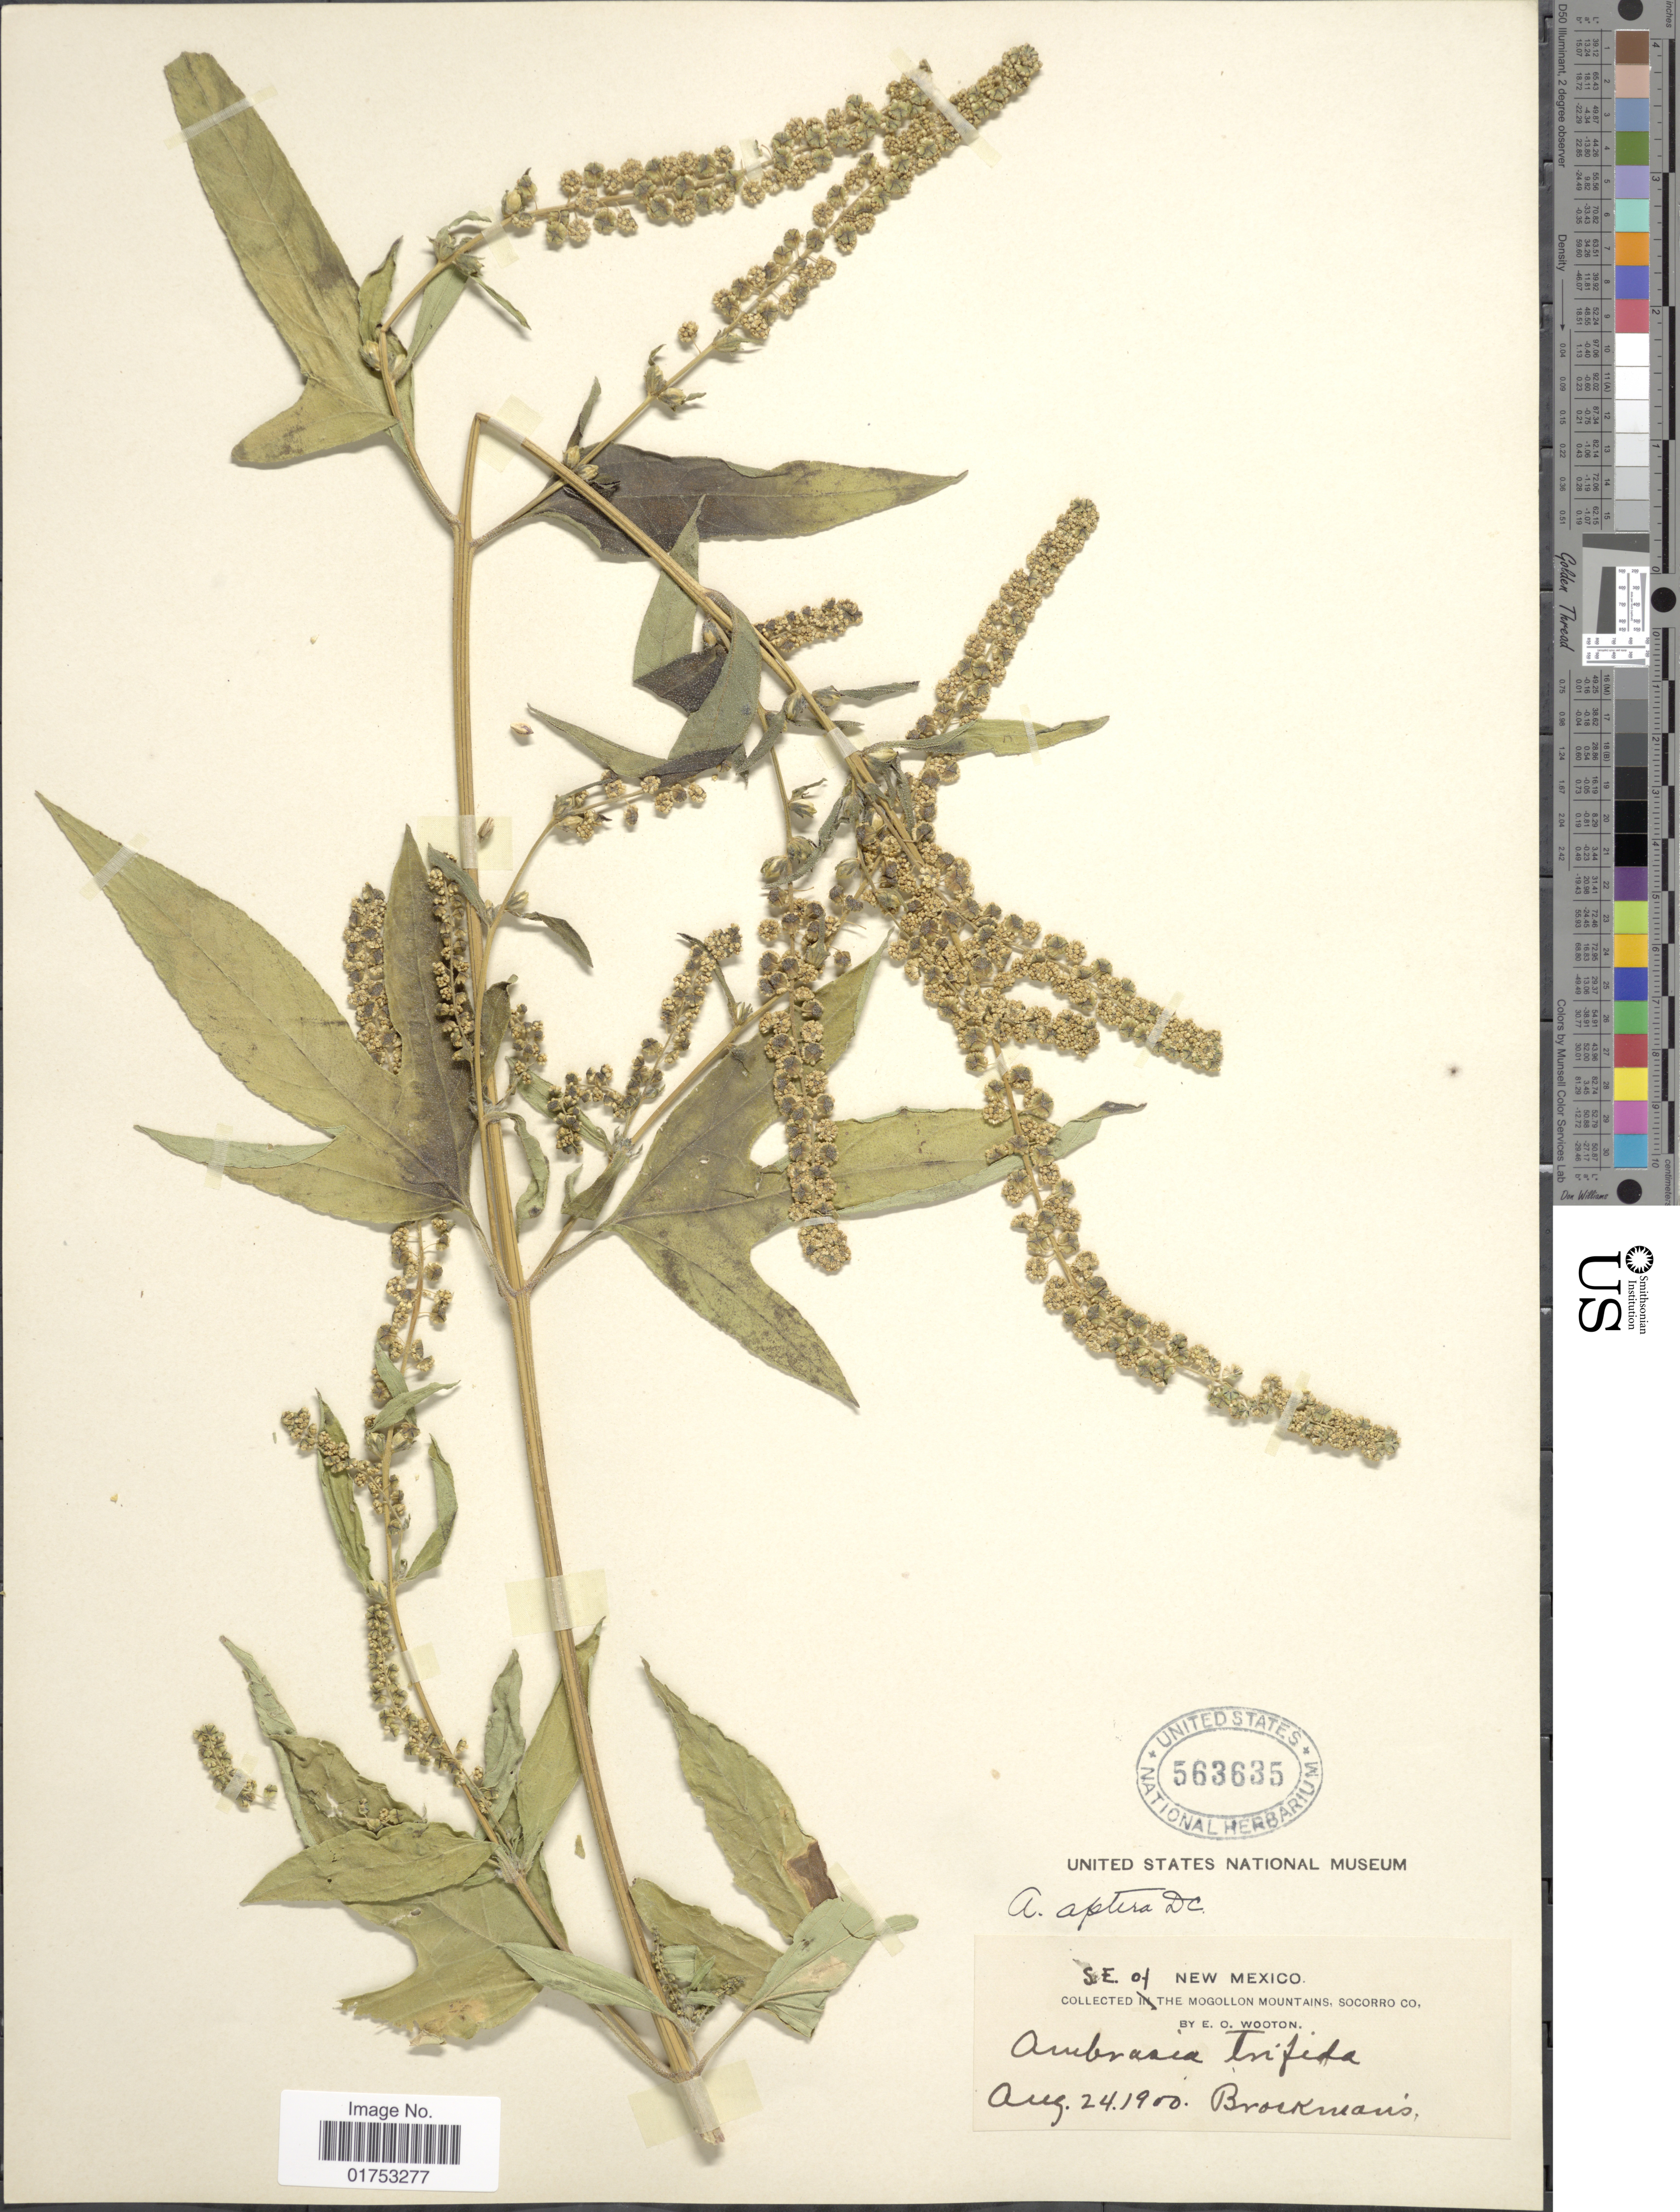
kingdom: Plantae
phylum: Tracheophyta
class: Magnoliopsida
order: Asterales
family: Asteraceae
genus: Ambrosia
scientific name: Ambrosia aptera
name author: (DC.) DC.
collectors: E. O. Wooton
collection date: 1900-08-24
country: United States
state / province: New Mexico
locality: S. E. of the Mogollon Mountains, Socorro Co., Brockmans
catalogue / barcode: US 563635